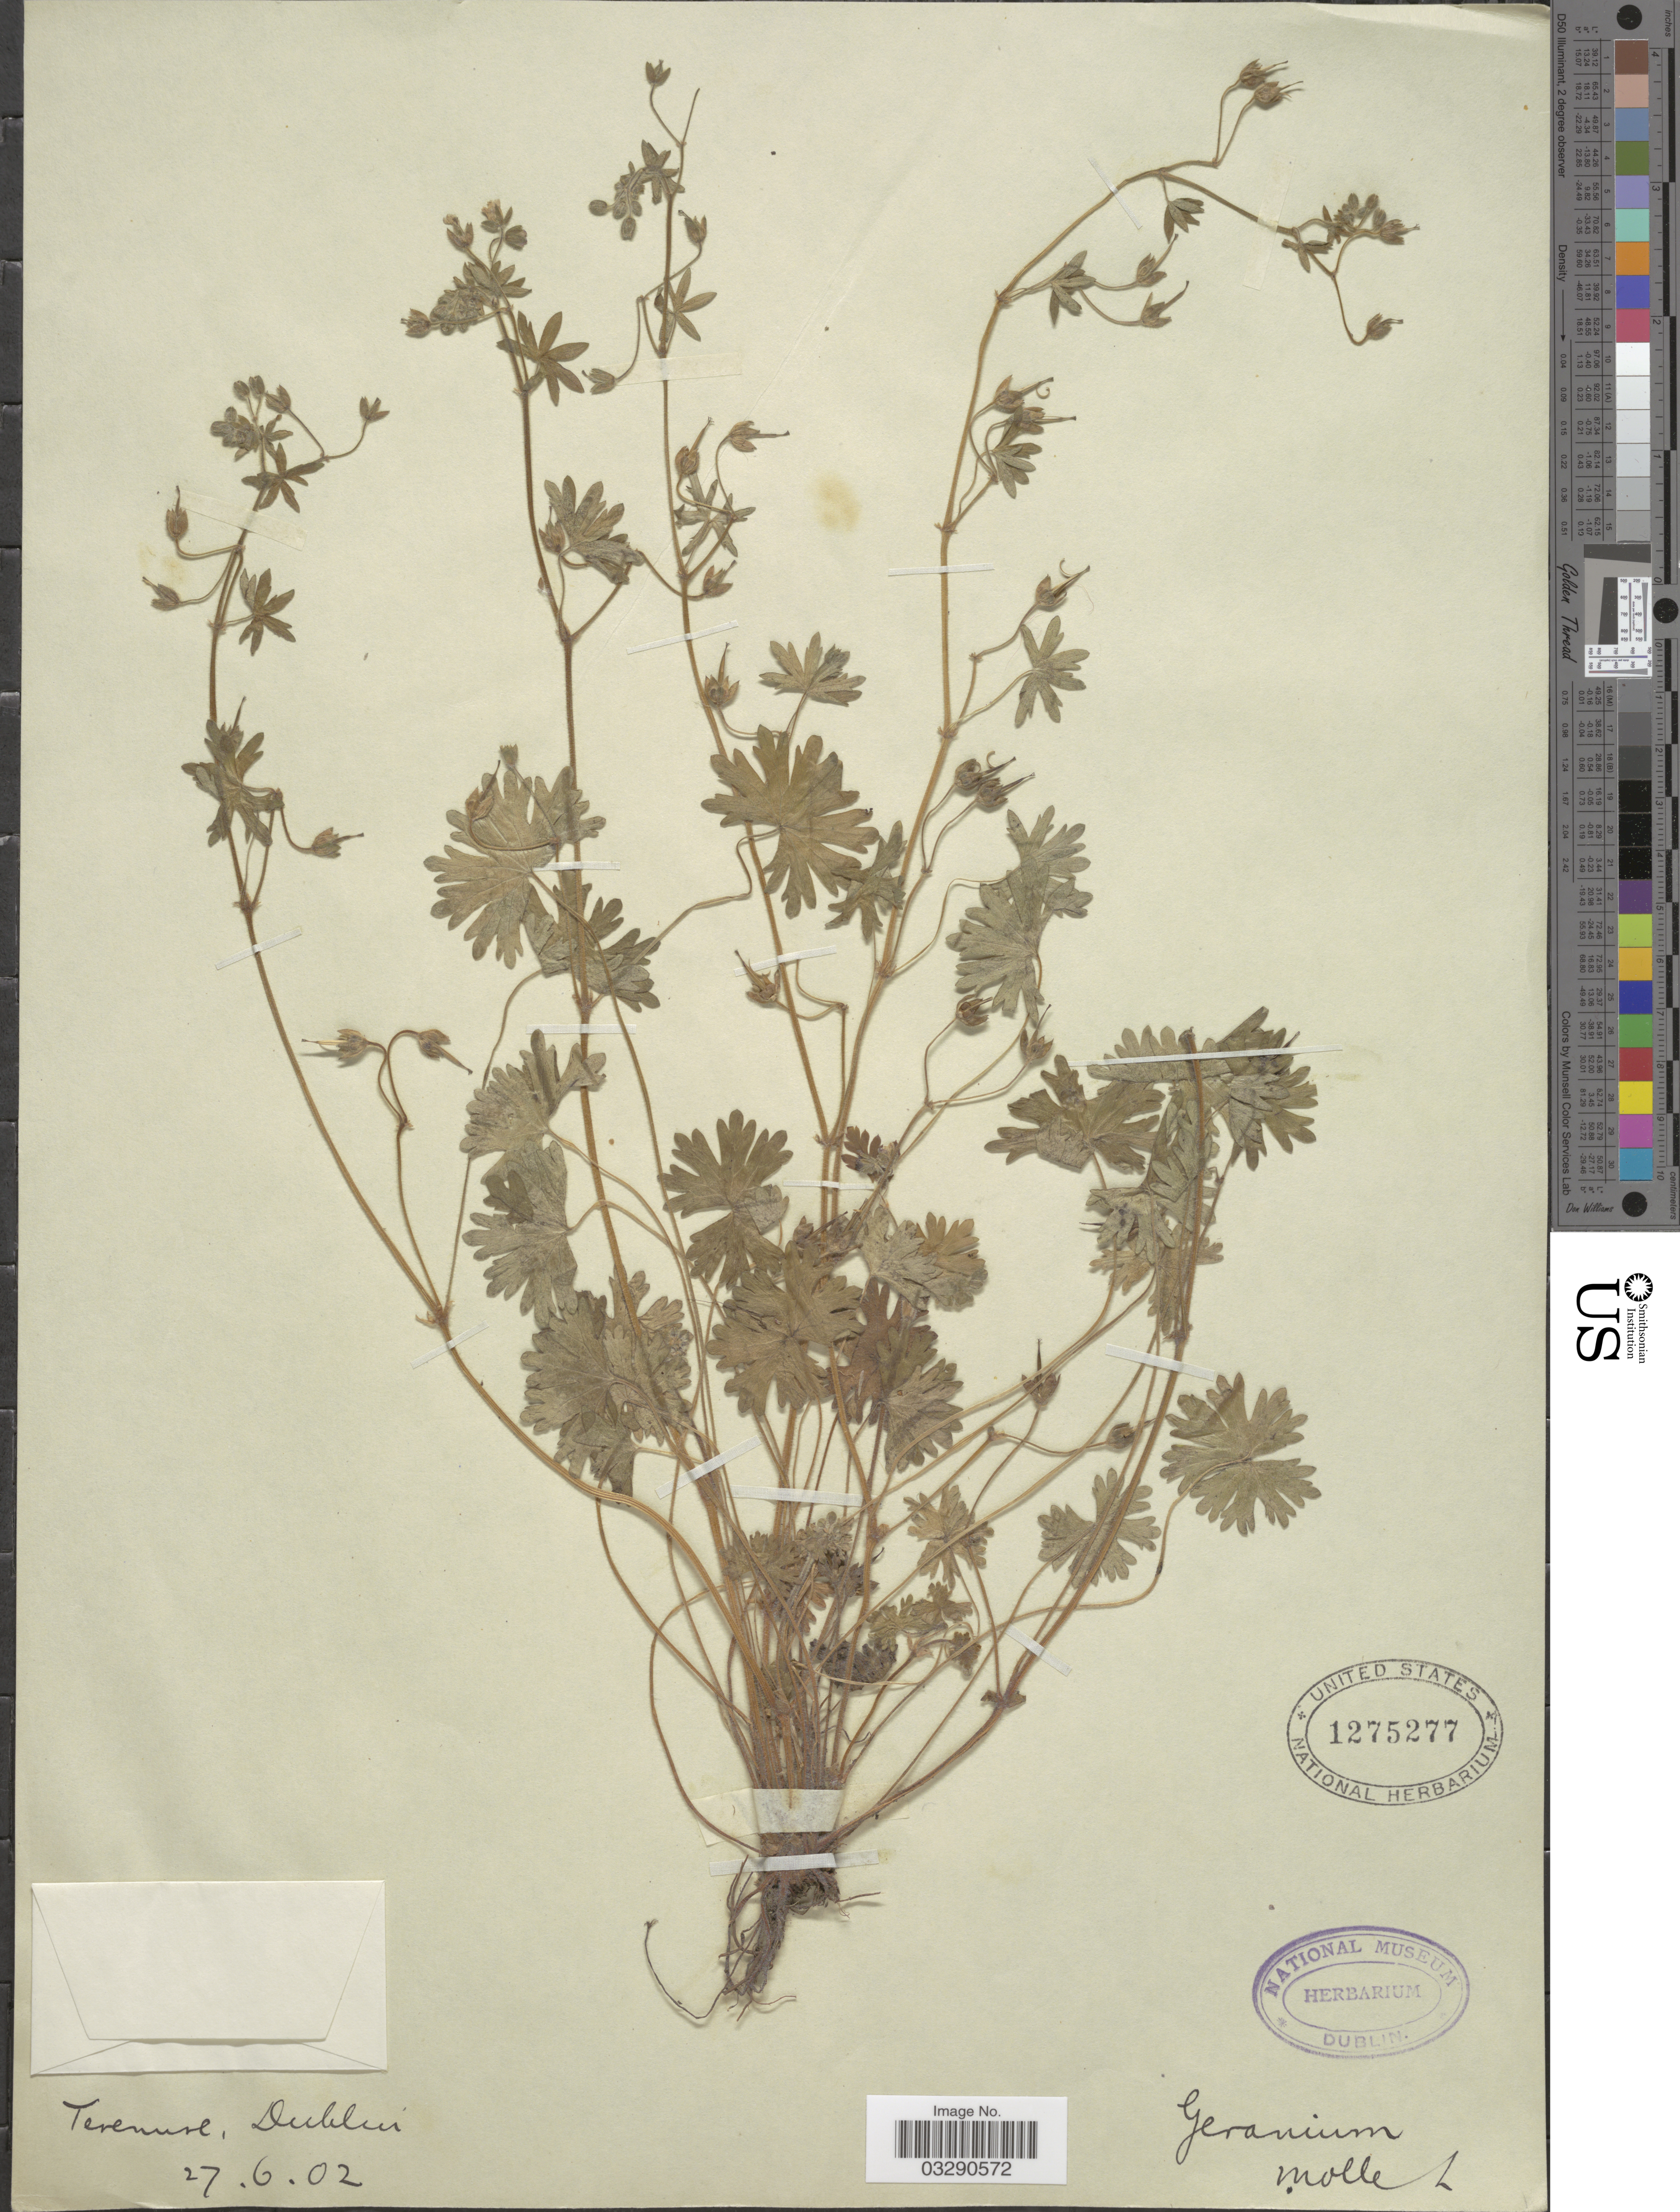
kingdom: Plantae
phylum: Tracheophyta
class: Magnoliopsida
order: Geraniales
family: Geraniaceae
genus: Geranium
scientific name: Geranium molle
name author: L.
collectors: Ex herb. National Museum Dublin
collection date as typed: Transcribed d/m/y: 27/6/2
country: Ireland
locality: Terenure, Dublin.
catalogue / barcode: US 1275277